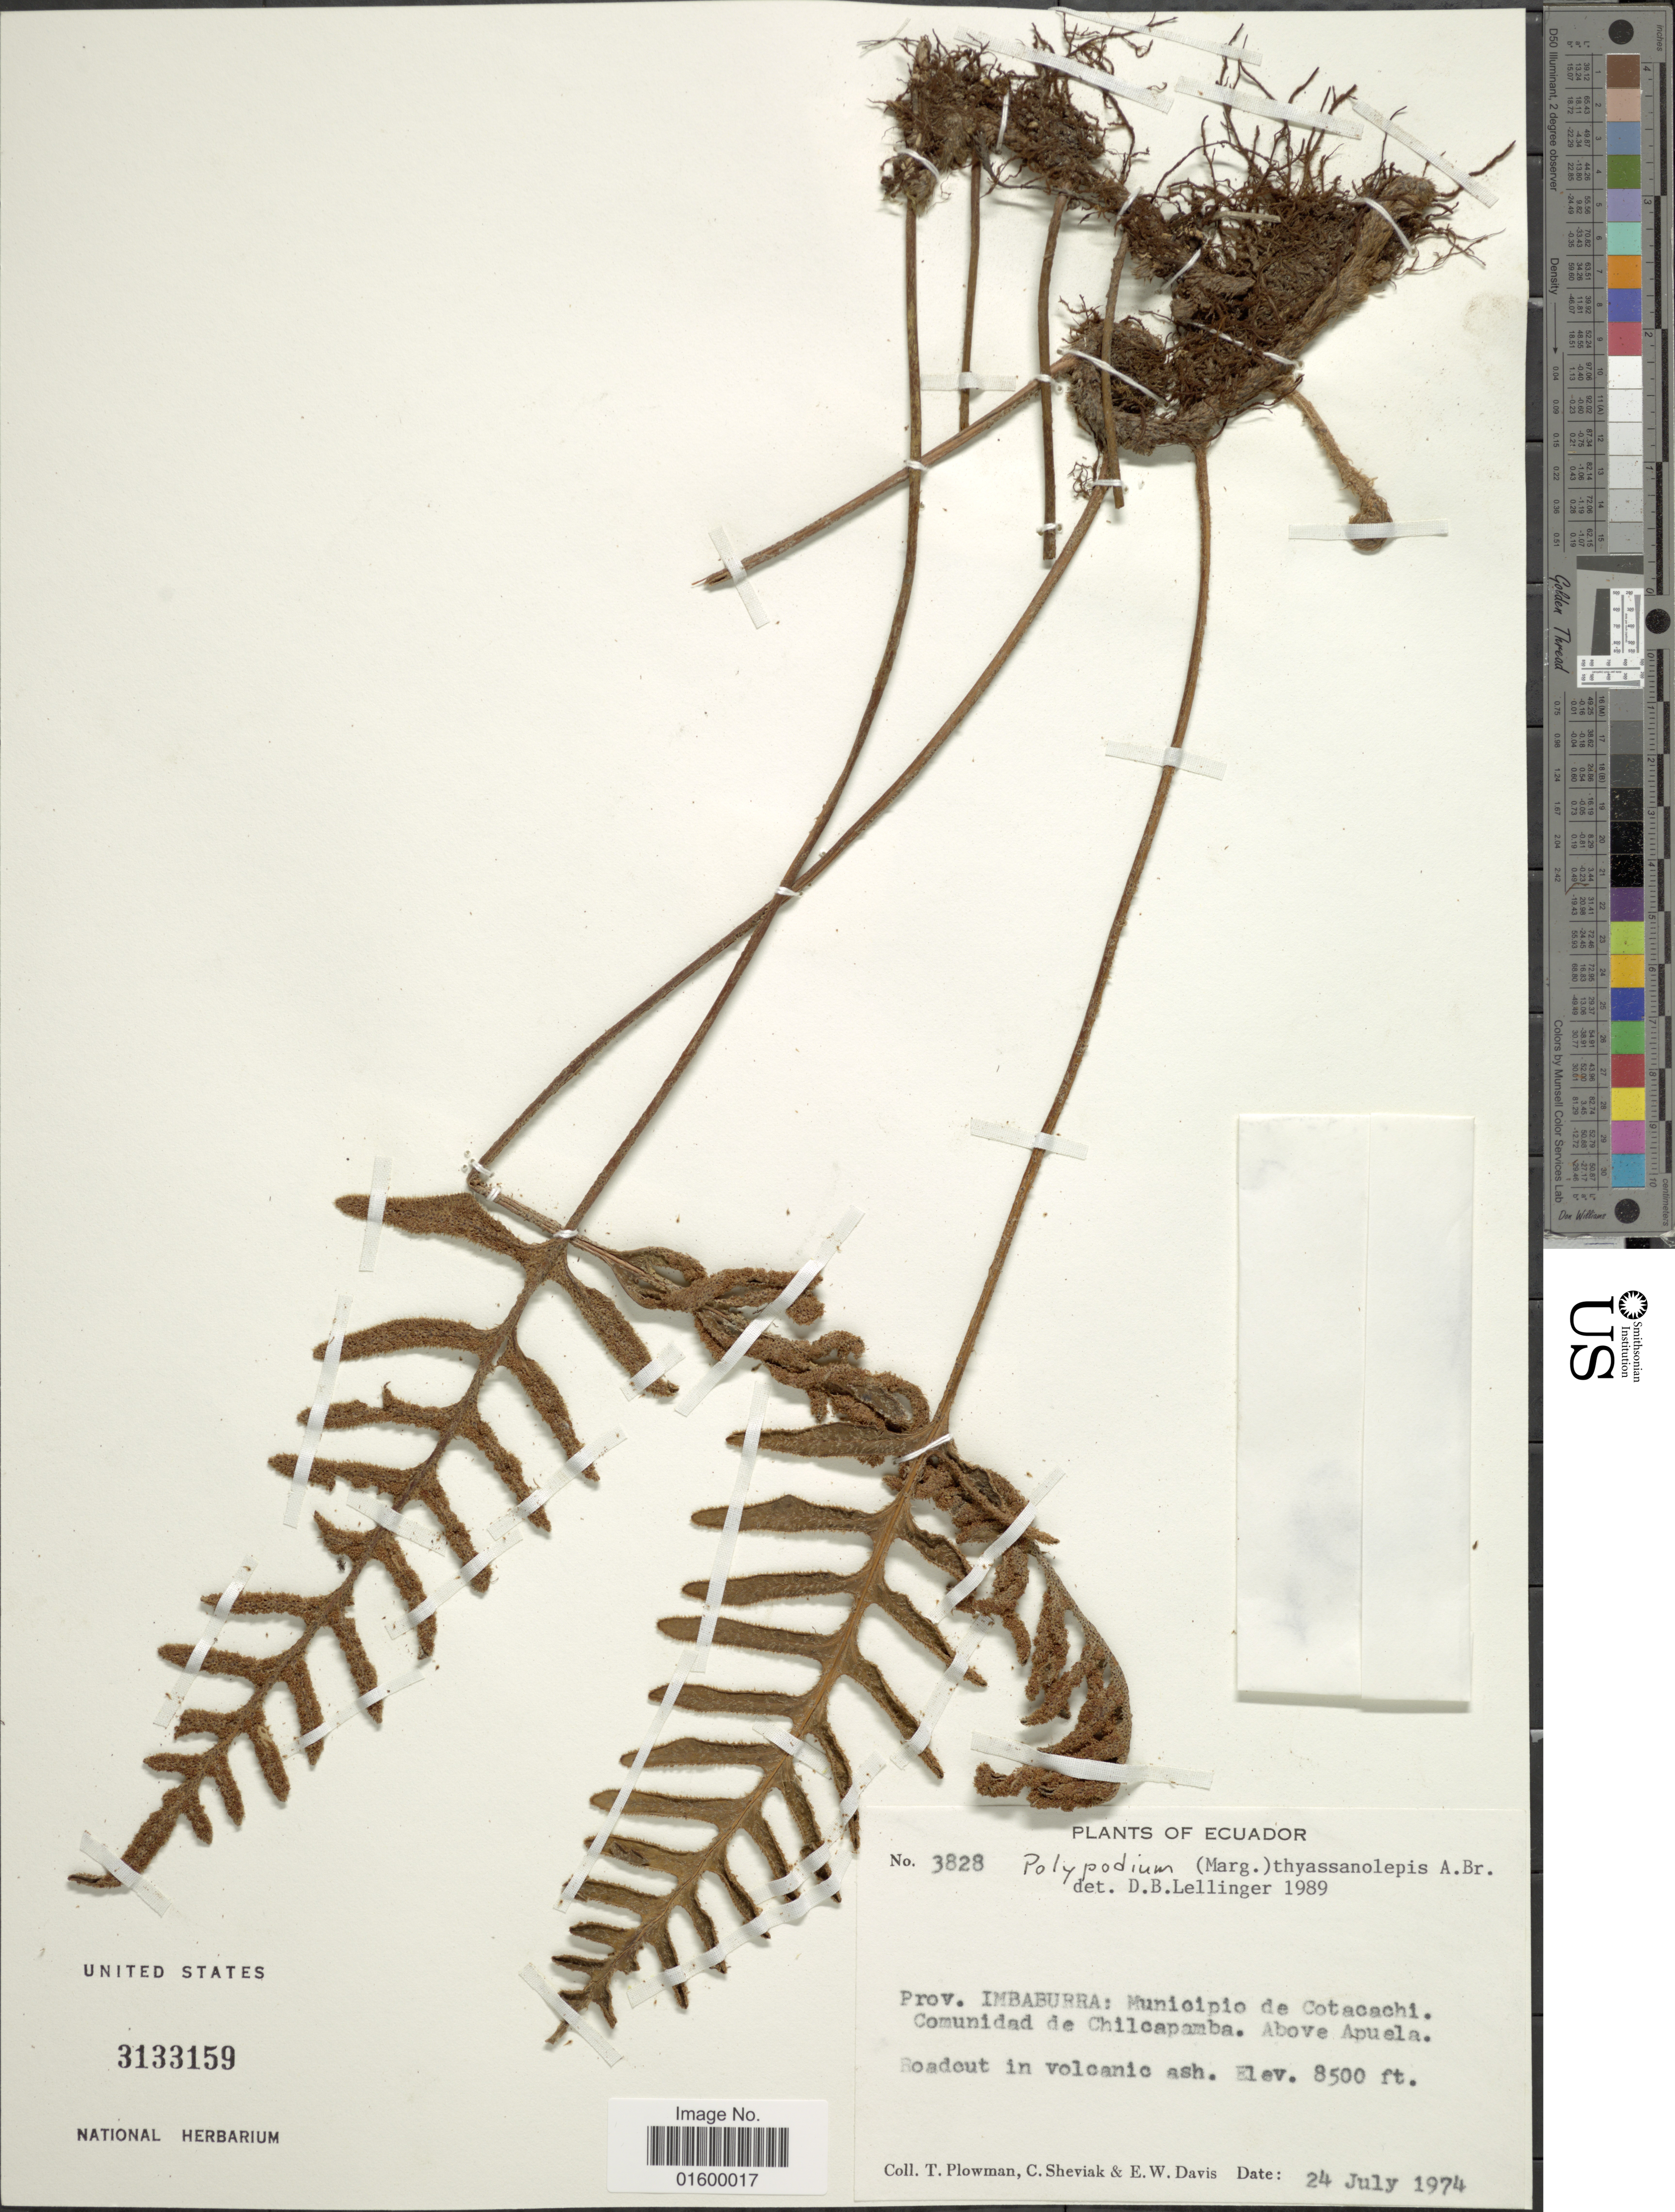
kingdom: Plantae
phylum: Tracheophyta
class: Polypodiopsida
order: Polypodiales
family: Polypodiaceae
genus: Pleopeltis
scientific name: Pleopeltis thyssanolepis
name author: (A. Braun ex Klotzsch) E.G. Andrews & Windham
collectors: T. Plowman, C. J. Sheviak & E. W. Davis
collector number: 3828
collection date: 1974-07-24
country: Ecuador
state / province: Imbabura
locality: Prov. Imbabura, Municipio de Cotacachi, Comunidad de Chilcapamba, above Apuela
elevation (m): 2591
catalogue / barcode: US 3133159